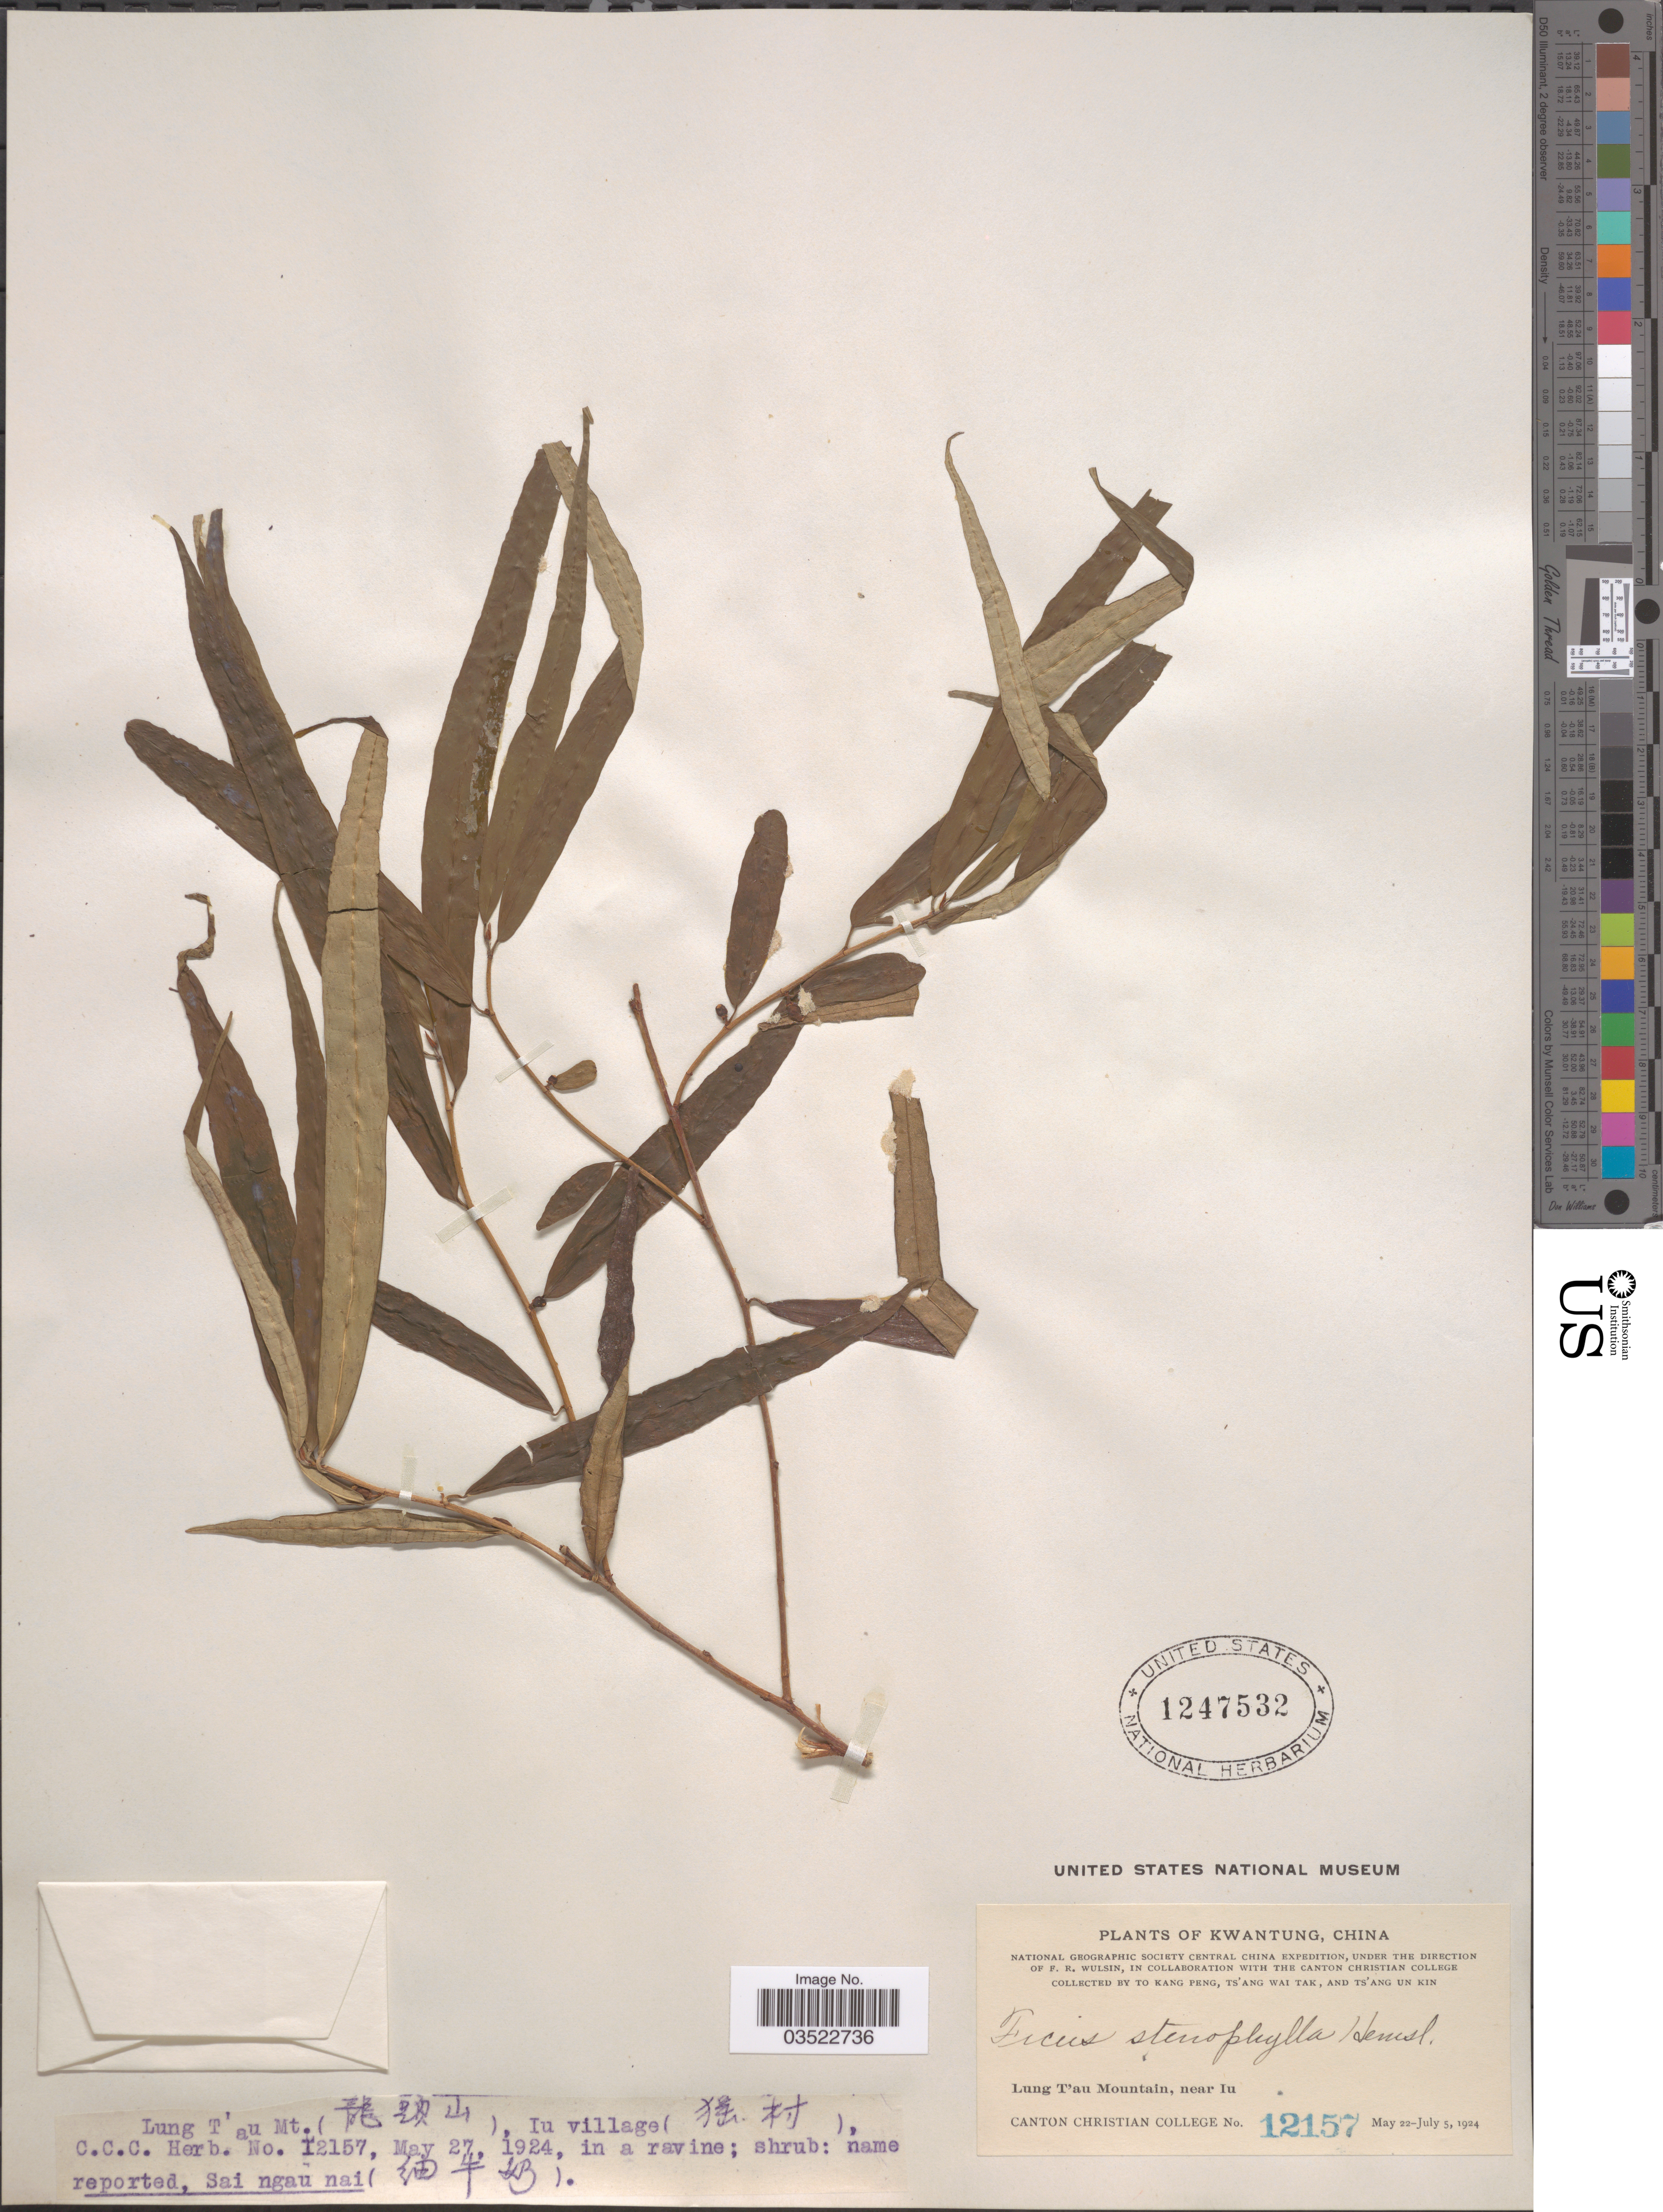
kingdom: Plantae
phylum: Tracheophyta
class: Magnoliopsida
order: Rosales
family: Moraceae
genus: Ficus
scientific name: Ficus stenophylla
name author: Hemsl.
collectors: T. K. Peng, W. T. Tsang & Ts' Ang Un Kin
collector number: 12157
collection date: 1924-05-27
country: China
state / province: Guangdong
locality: Kwantung. National Geographic Society Central China Expedition. Lung T'au Mountain (X), near Iu village (X).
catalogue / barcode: US 1247532